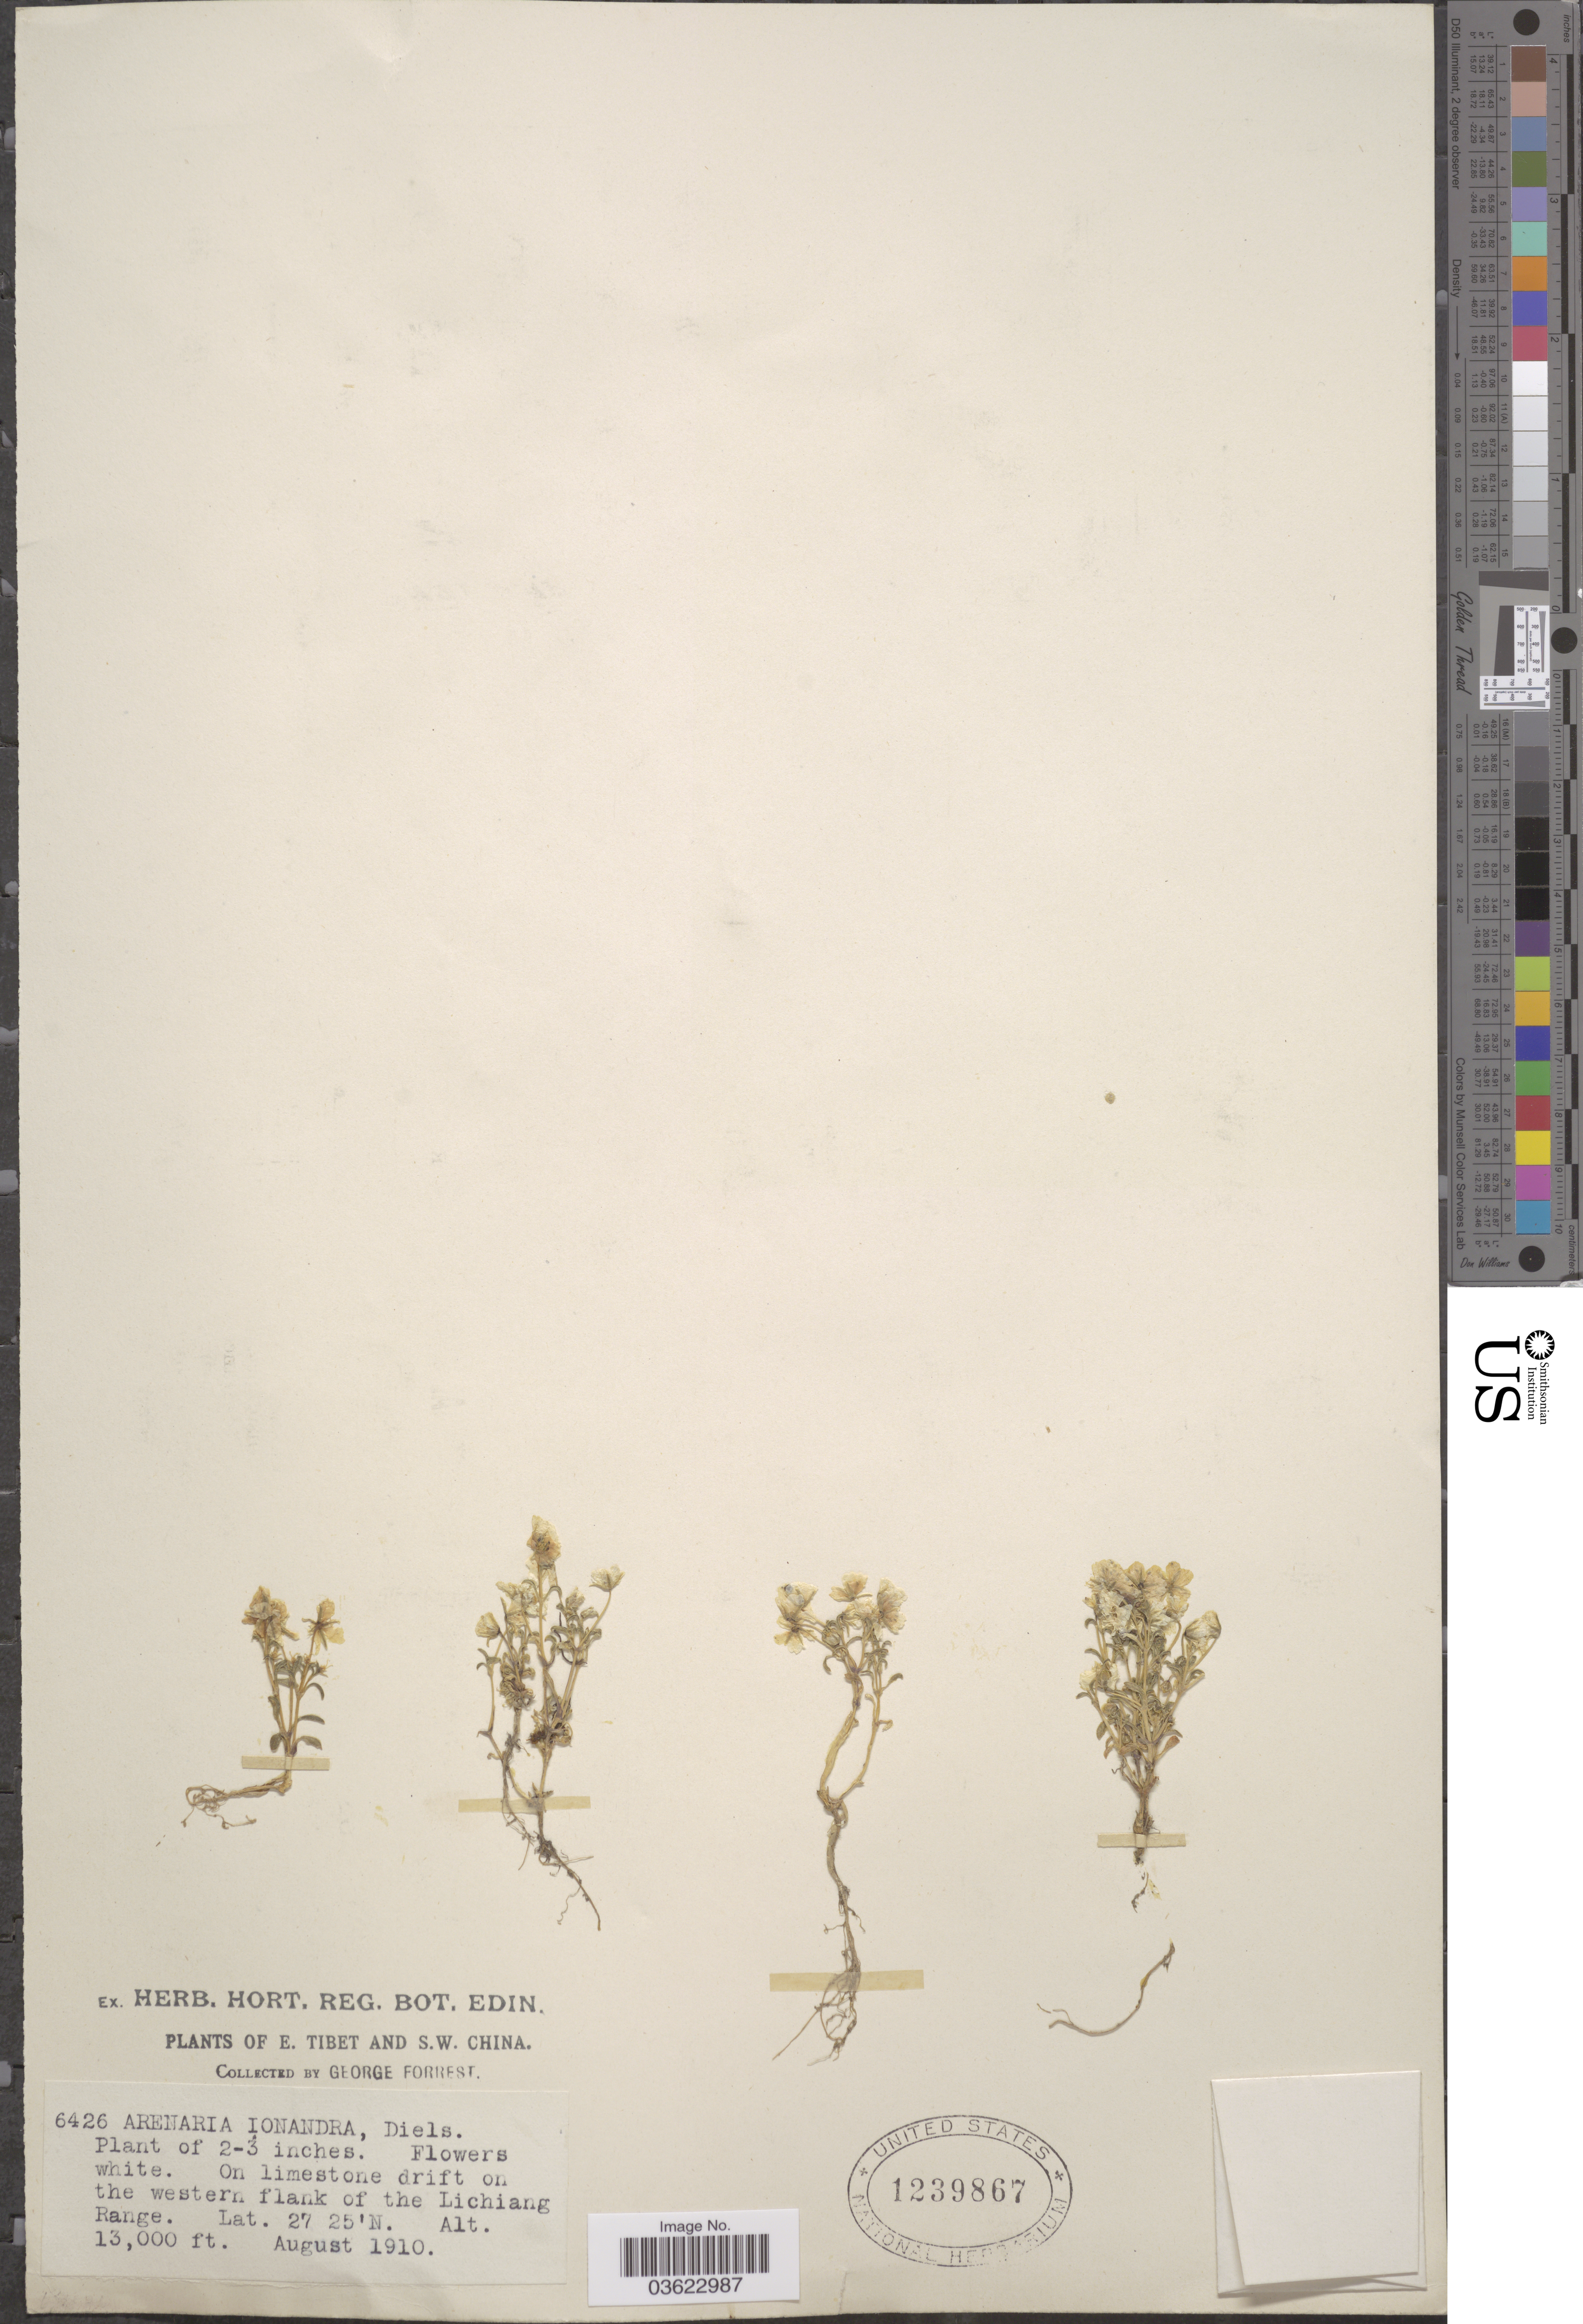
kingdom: Plantae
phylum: Tracheophyta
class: Magnoliopsida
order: Caryophyllales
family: Caryophyllaceae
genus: Odontostemma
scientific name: Odontostemma ionandrum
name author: (Diels) Sadeghian & Zarre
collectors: G. Forrest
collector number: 6426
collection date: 1910-08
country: China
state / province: Xizang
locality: E. Tibet and S.W. China. On limestone drift on the western flank of the Lichiang Range.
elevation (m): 3962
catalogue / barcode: US 1239867